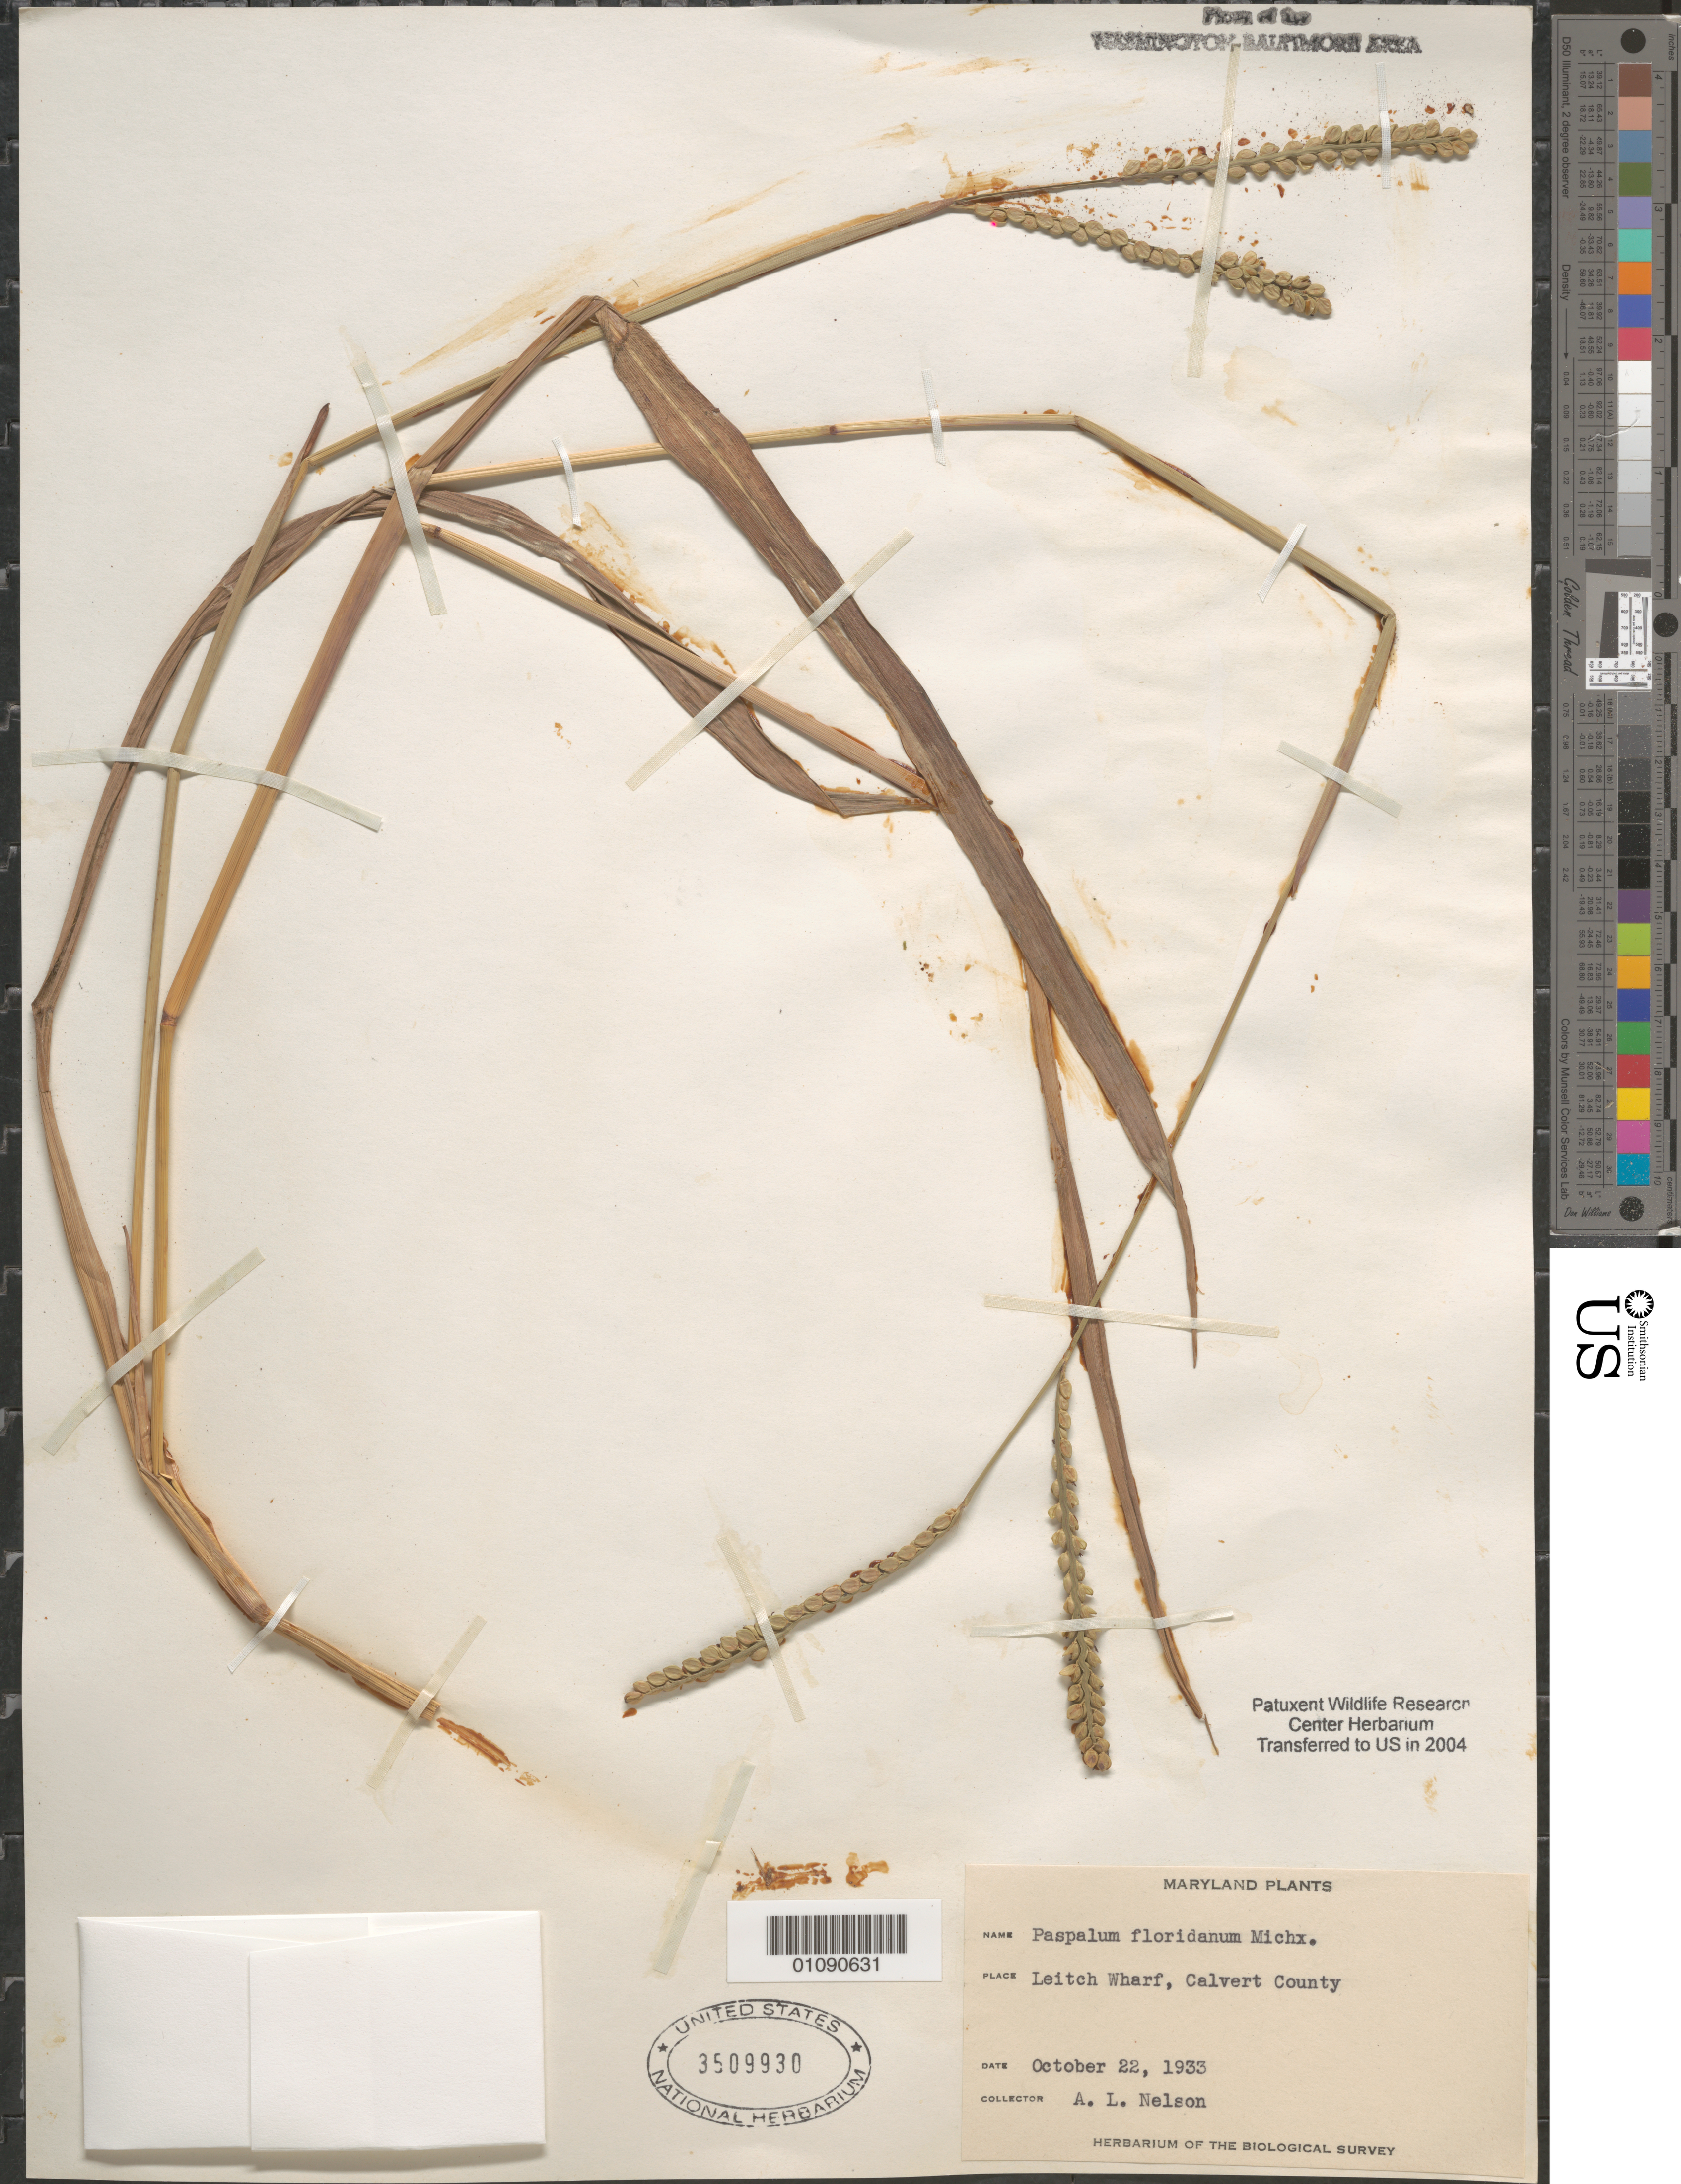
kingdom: Plantae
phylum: Tracheophyta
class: Liliopsida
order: Poales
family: Poaceae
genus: Paspalum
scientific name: Paspalum floridanum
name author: Michx.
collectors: A. L. Nelson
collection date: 1933-10-22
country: United States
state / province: Maryland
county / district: Calvert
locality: Leitch Wharf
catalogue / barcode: US 3509930